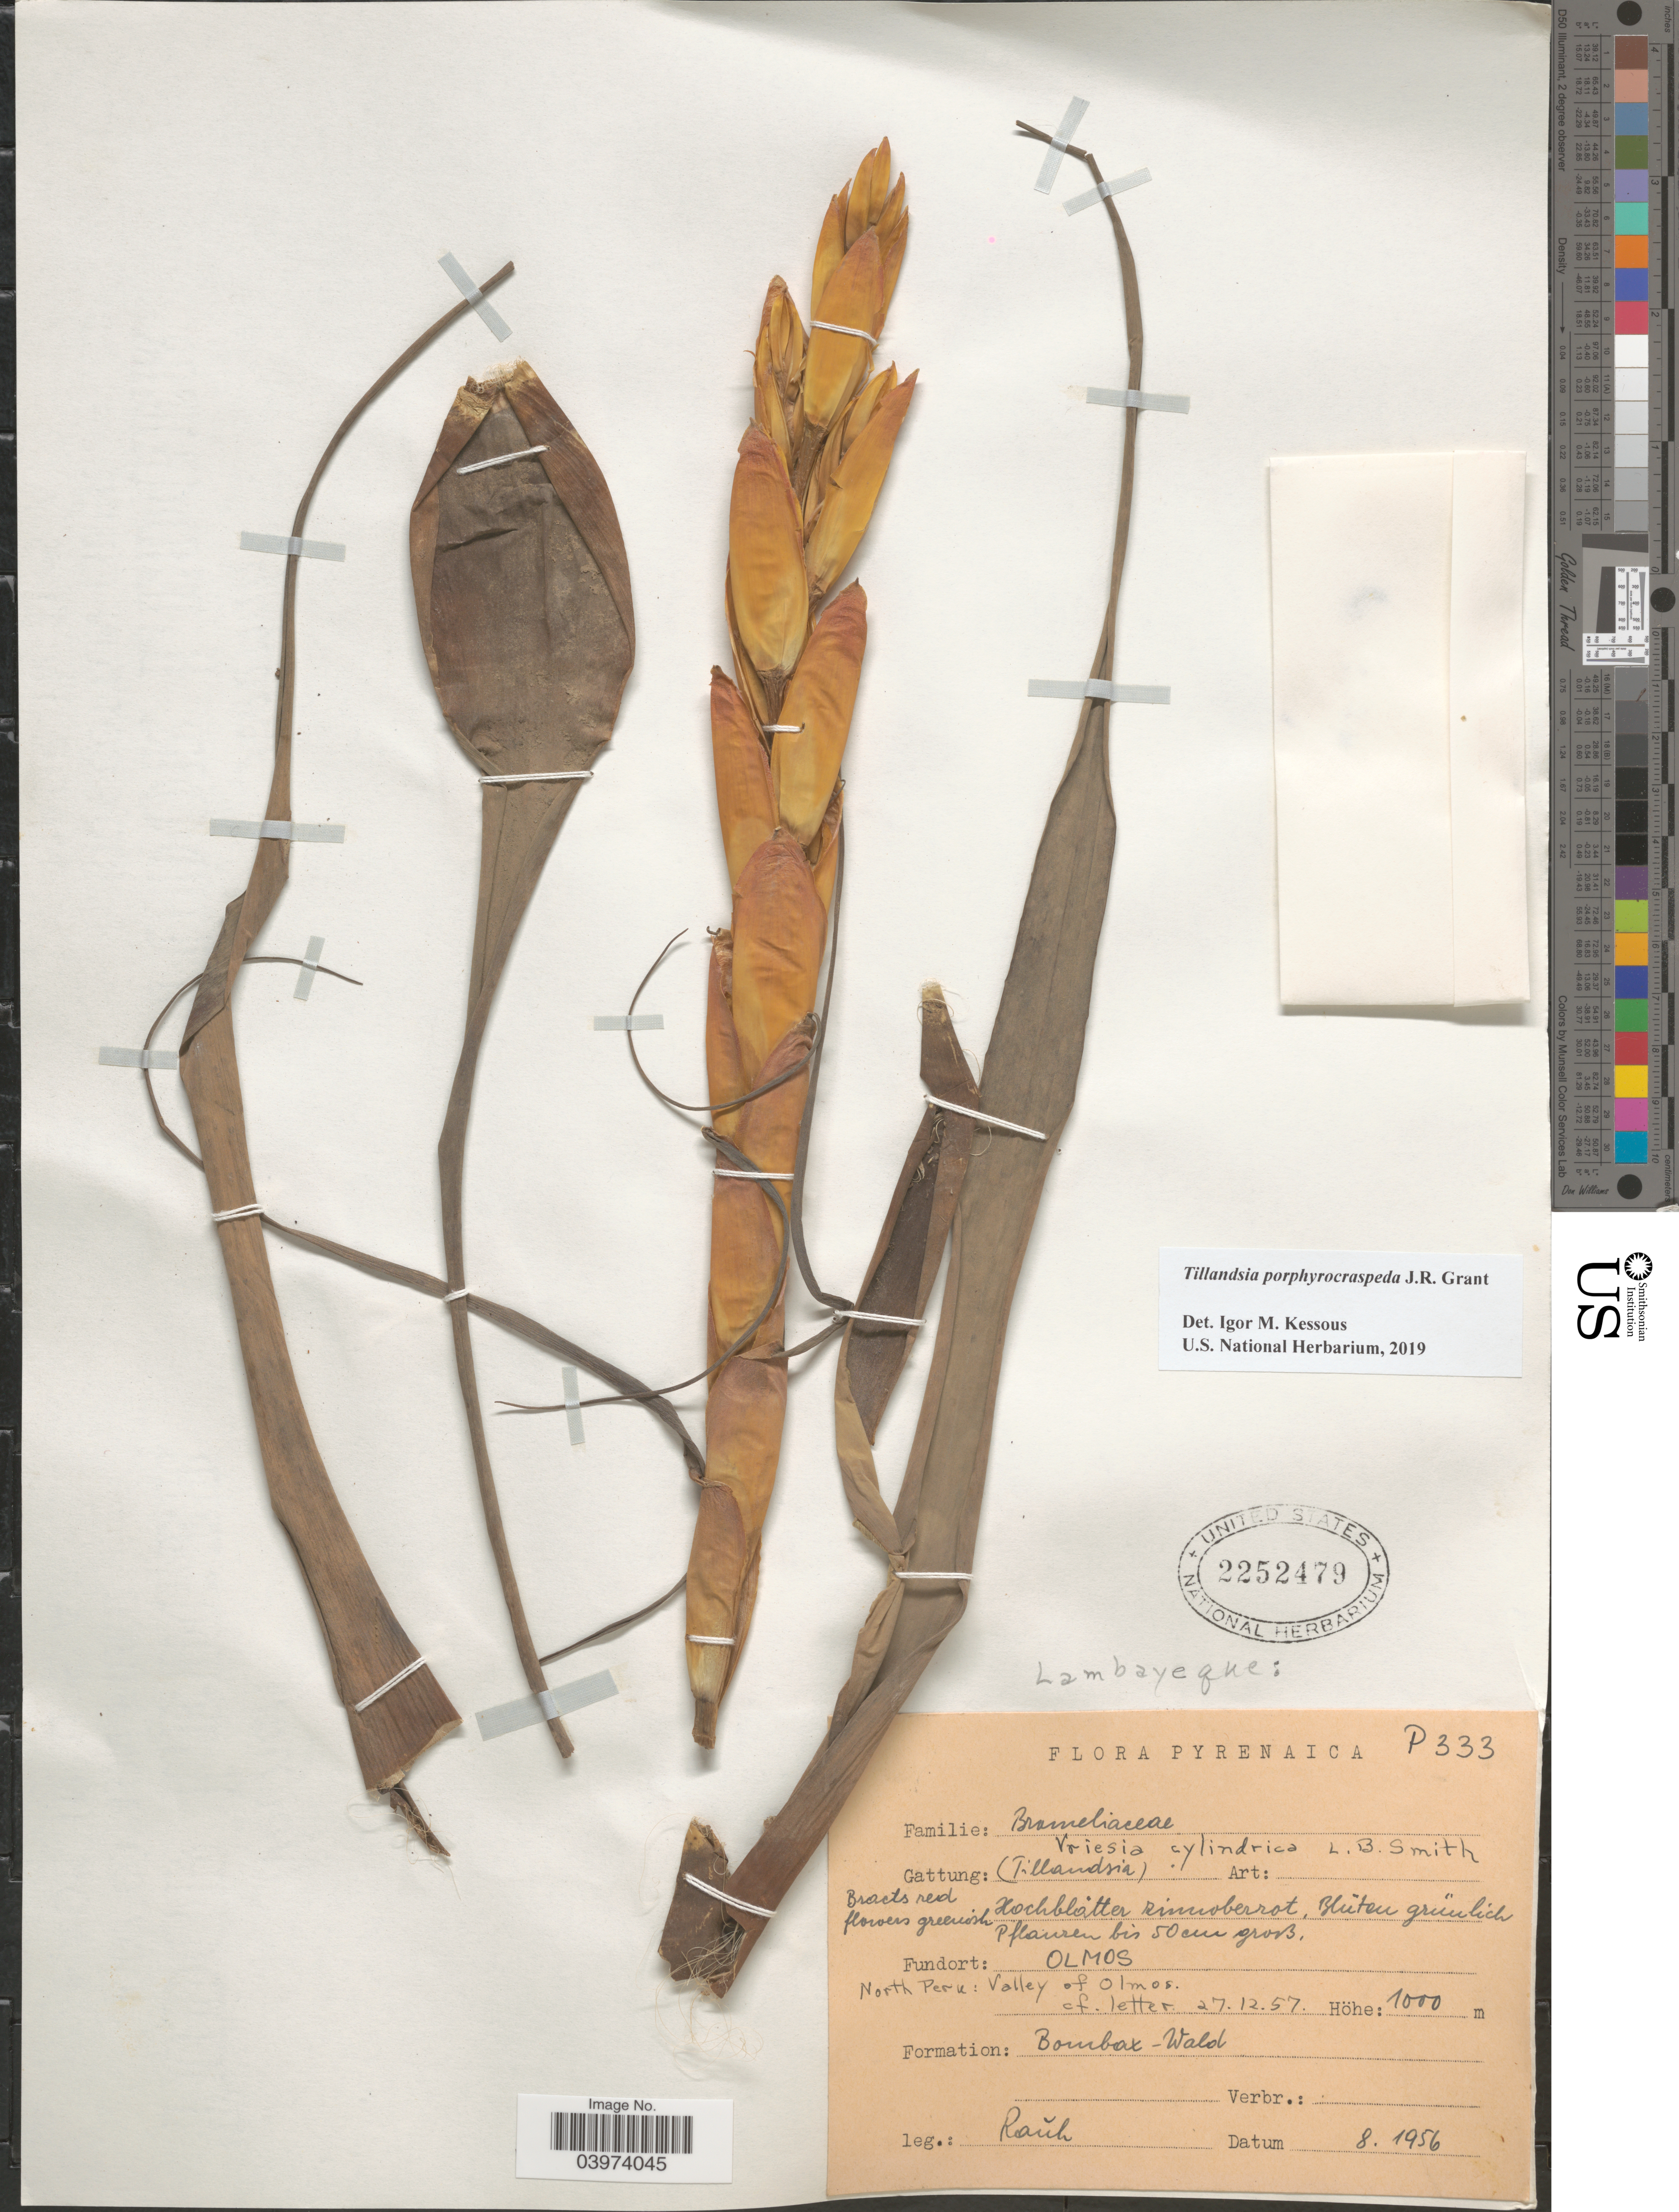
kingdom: Plantae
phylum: Tracheophyta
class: Liliopsida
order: Poales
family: Bromeliaceae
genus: Tillandsia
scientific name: Tillandsia porphyrocraspeda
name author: J.R. Grant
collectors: -. Rauh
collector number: P333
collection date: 1956-08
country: Peru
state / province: Lambayeque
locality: North Peru: Valley of Olmos.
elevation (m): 1000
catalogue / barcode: US 2252479